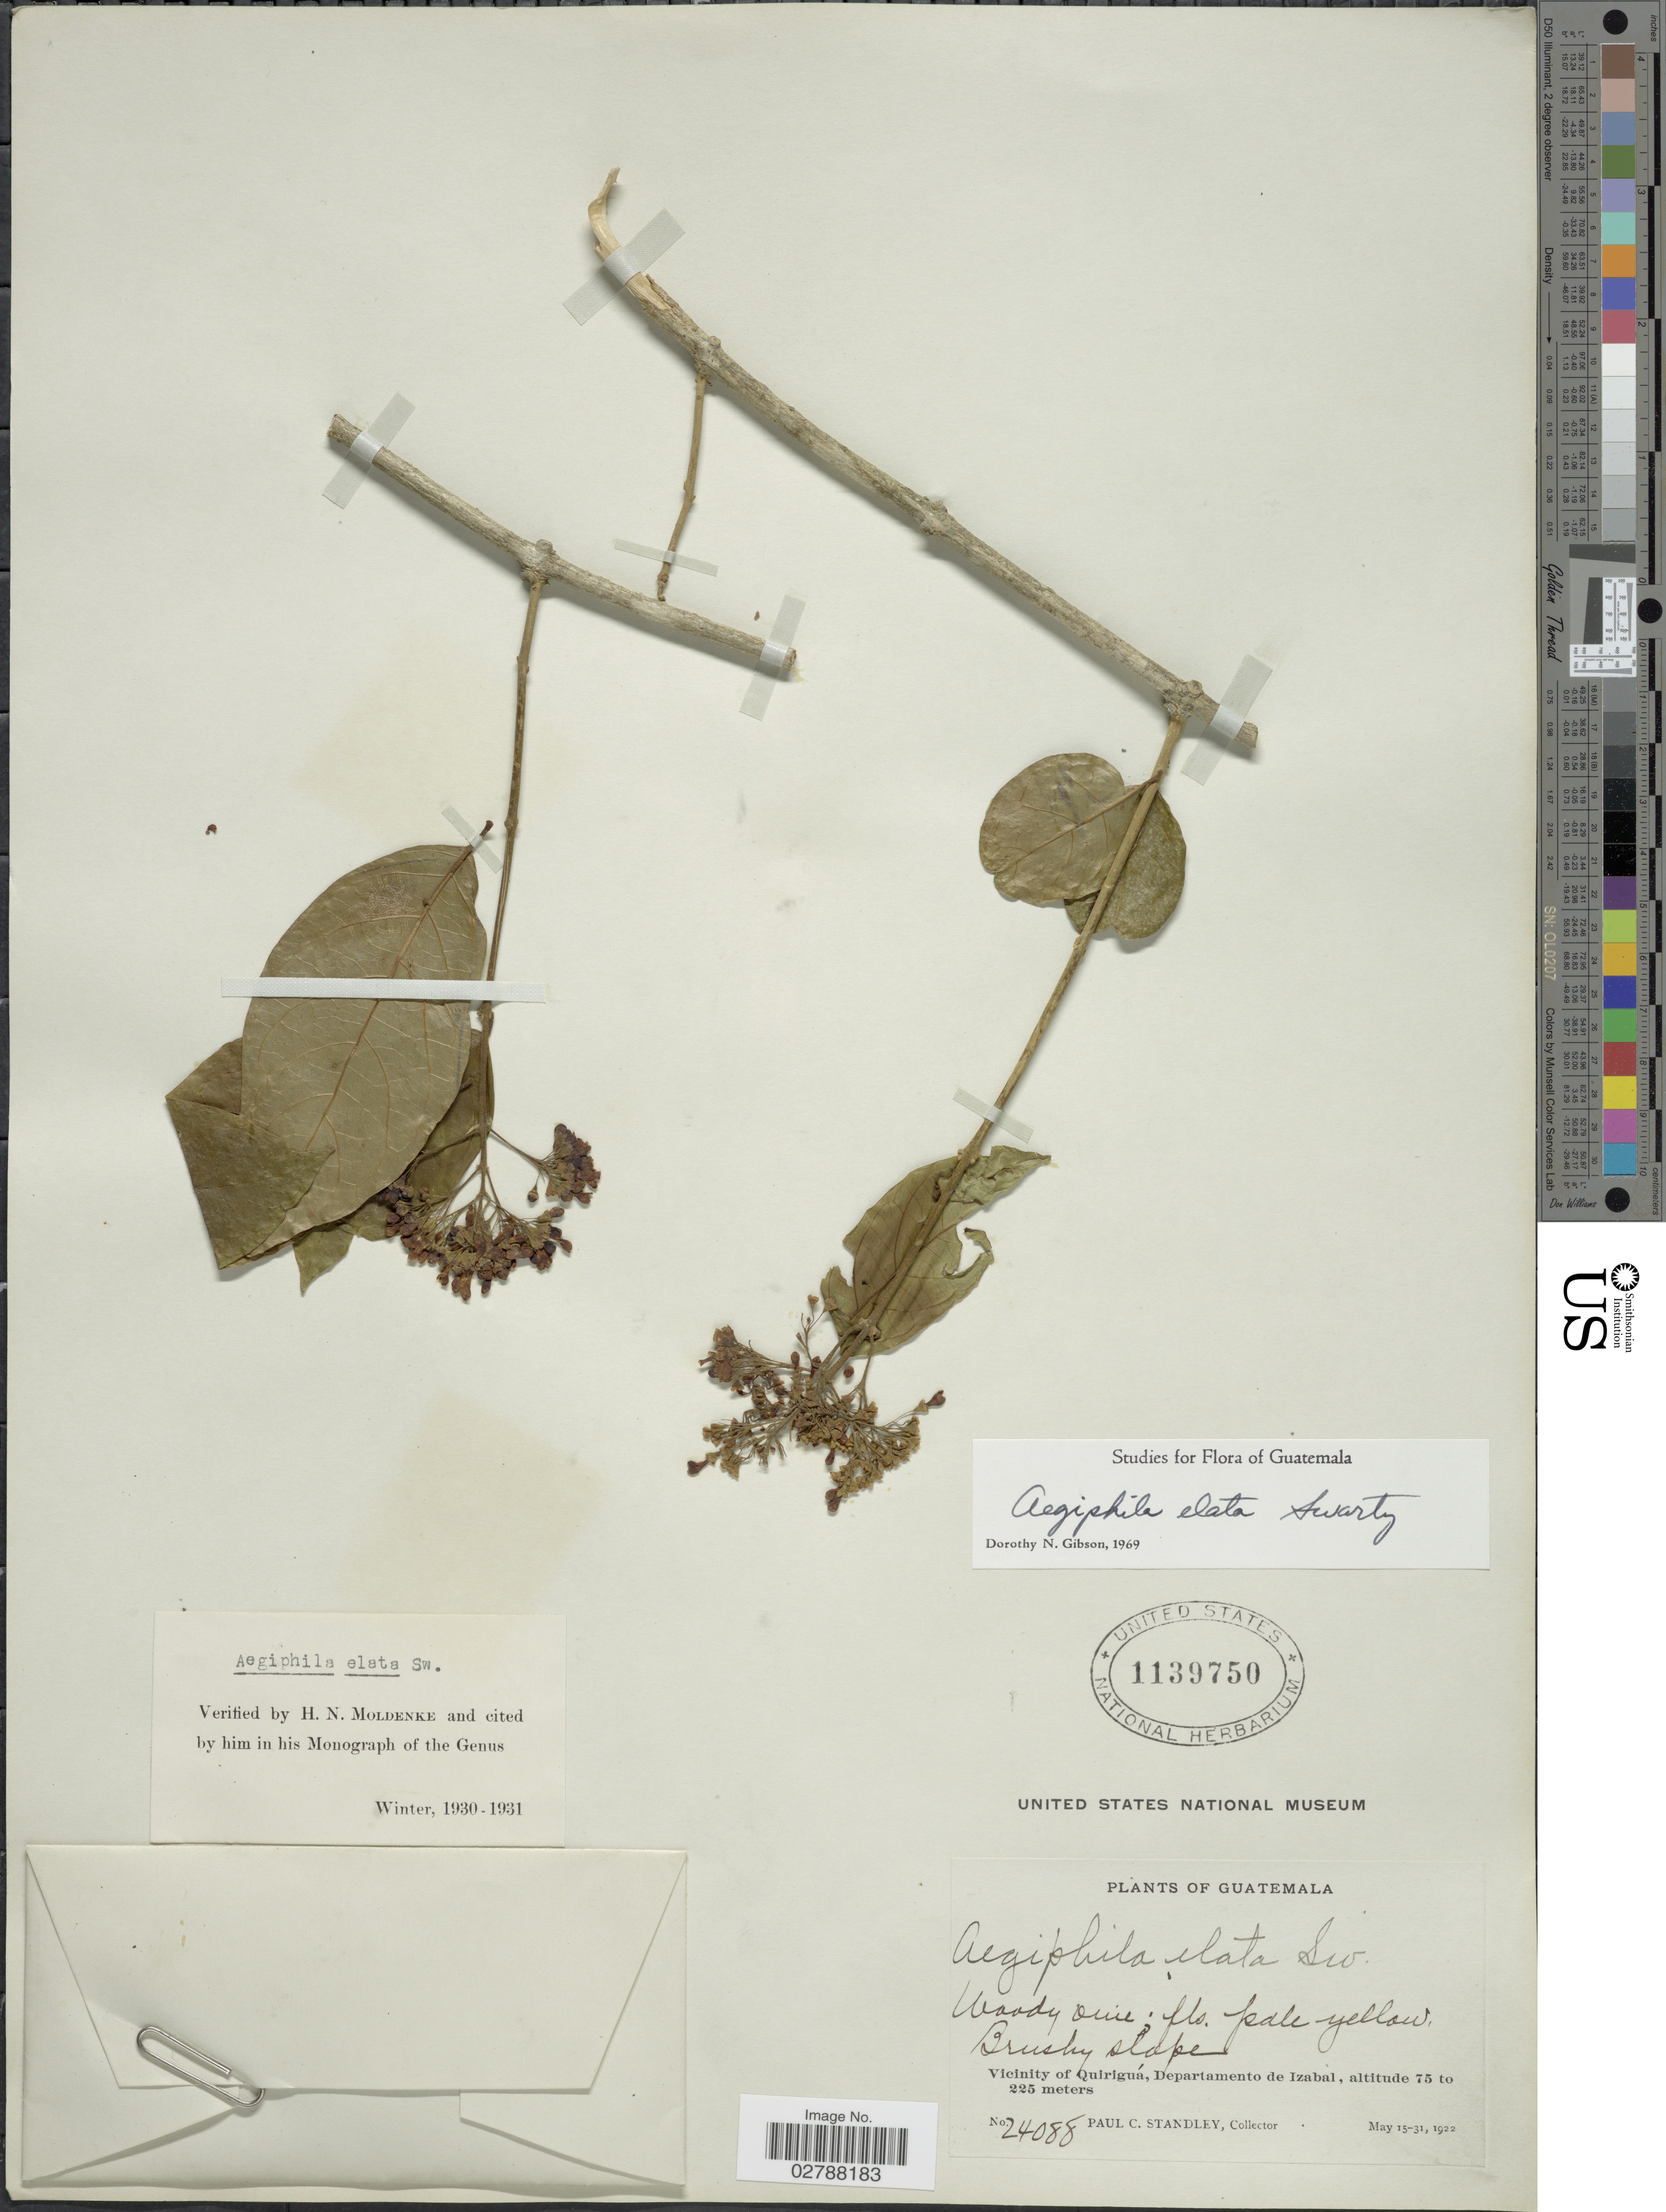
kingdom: Plantae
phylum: Tracheophyta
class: Magnoliopsida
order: Lamiales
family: Lamiaceae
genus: Aegiphila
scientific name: Aegiphila elata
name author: Sw.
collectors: P. C. Standley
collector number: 24088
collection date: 1922-05-15/1922-05-31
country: Guatemala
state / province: Izabal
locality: Vicinity of Quiriguá, Departamento de Izabal.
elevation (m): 75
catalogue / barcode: US 1139750